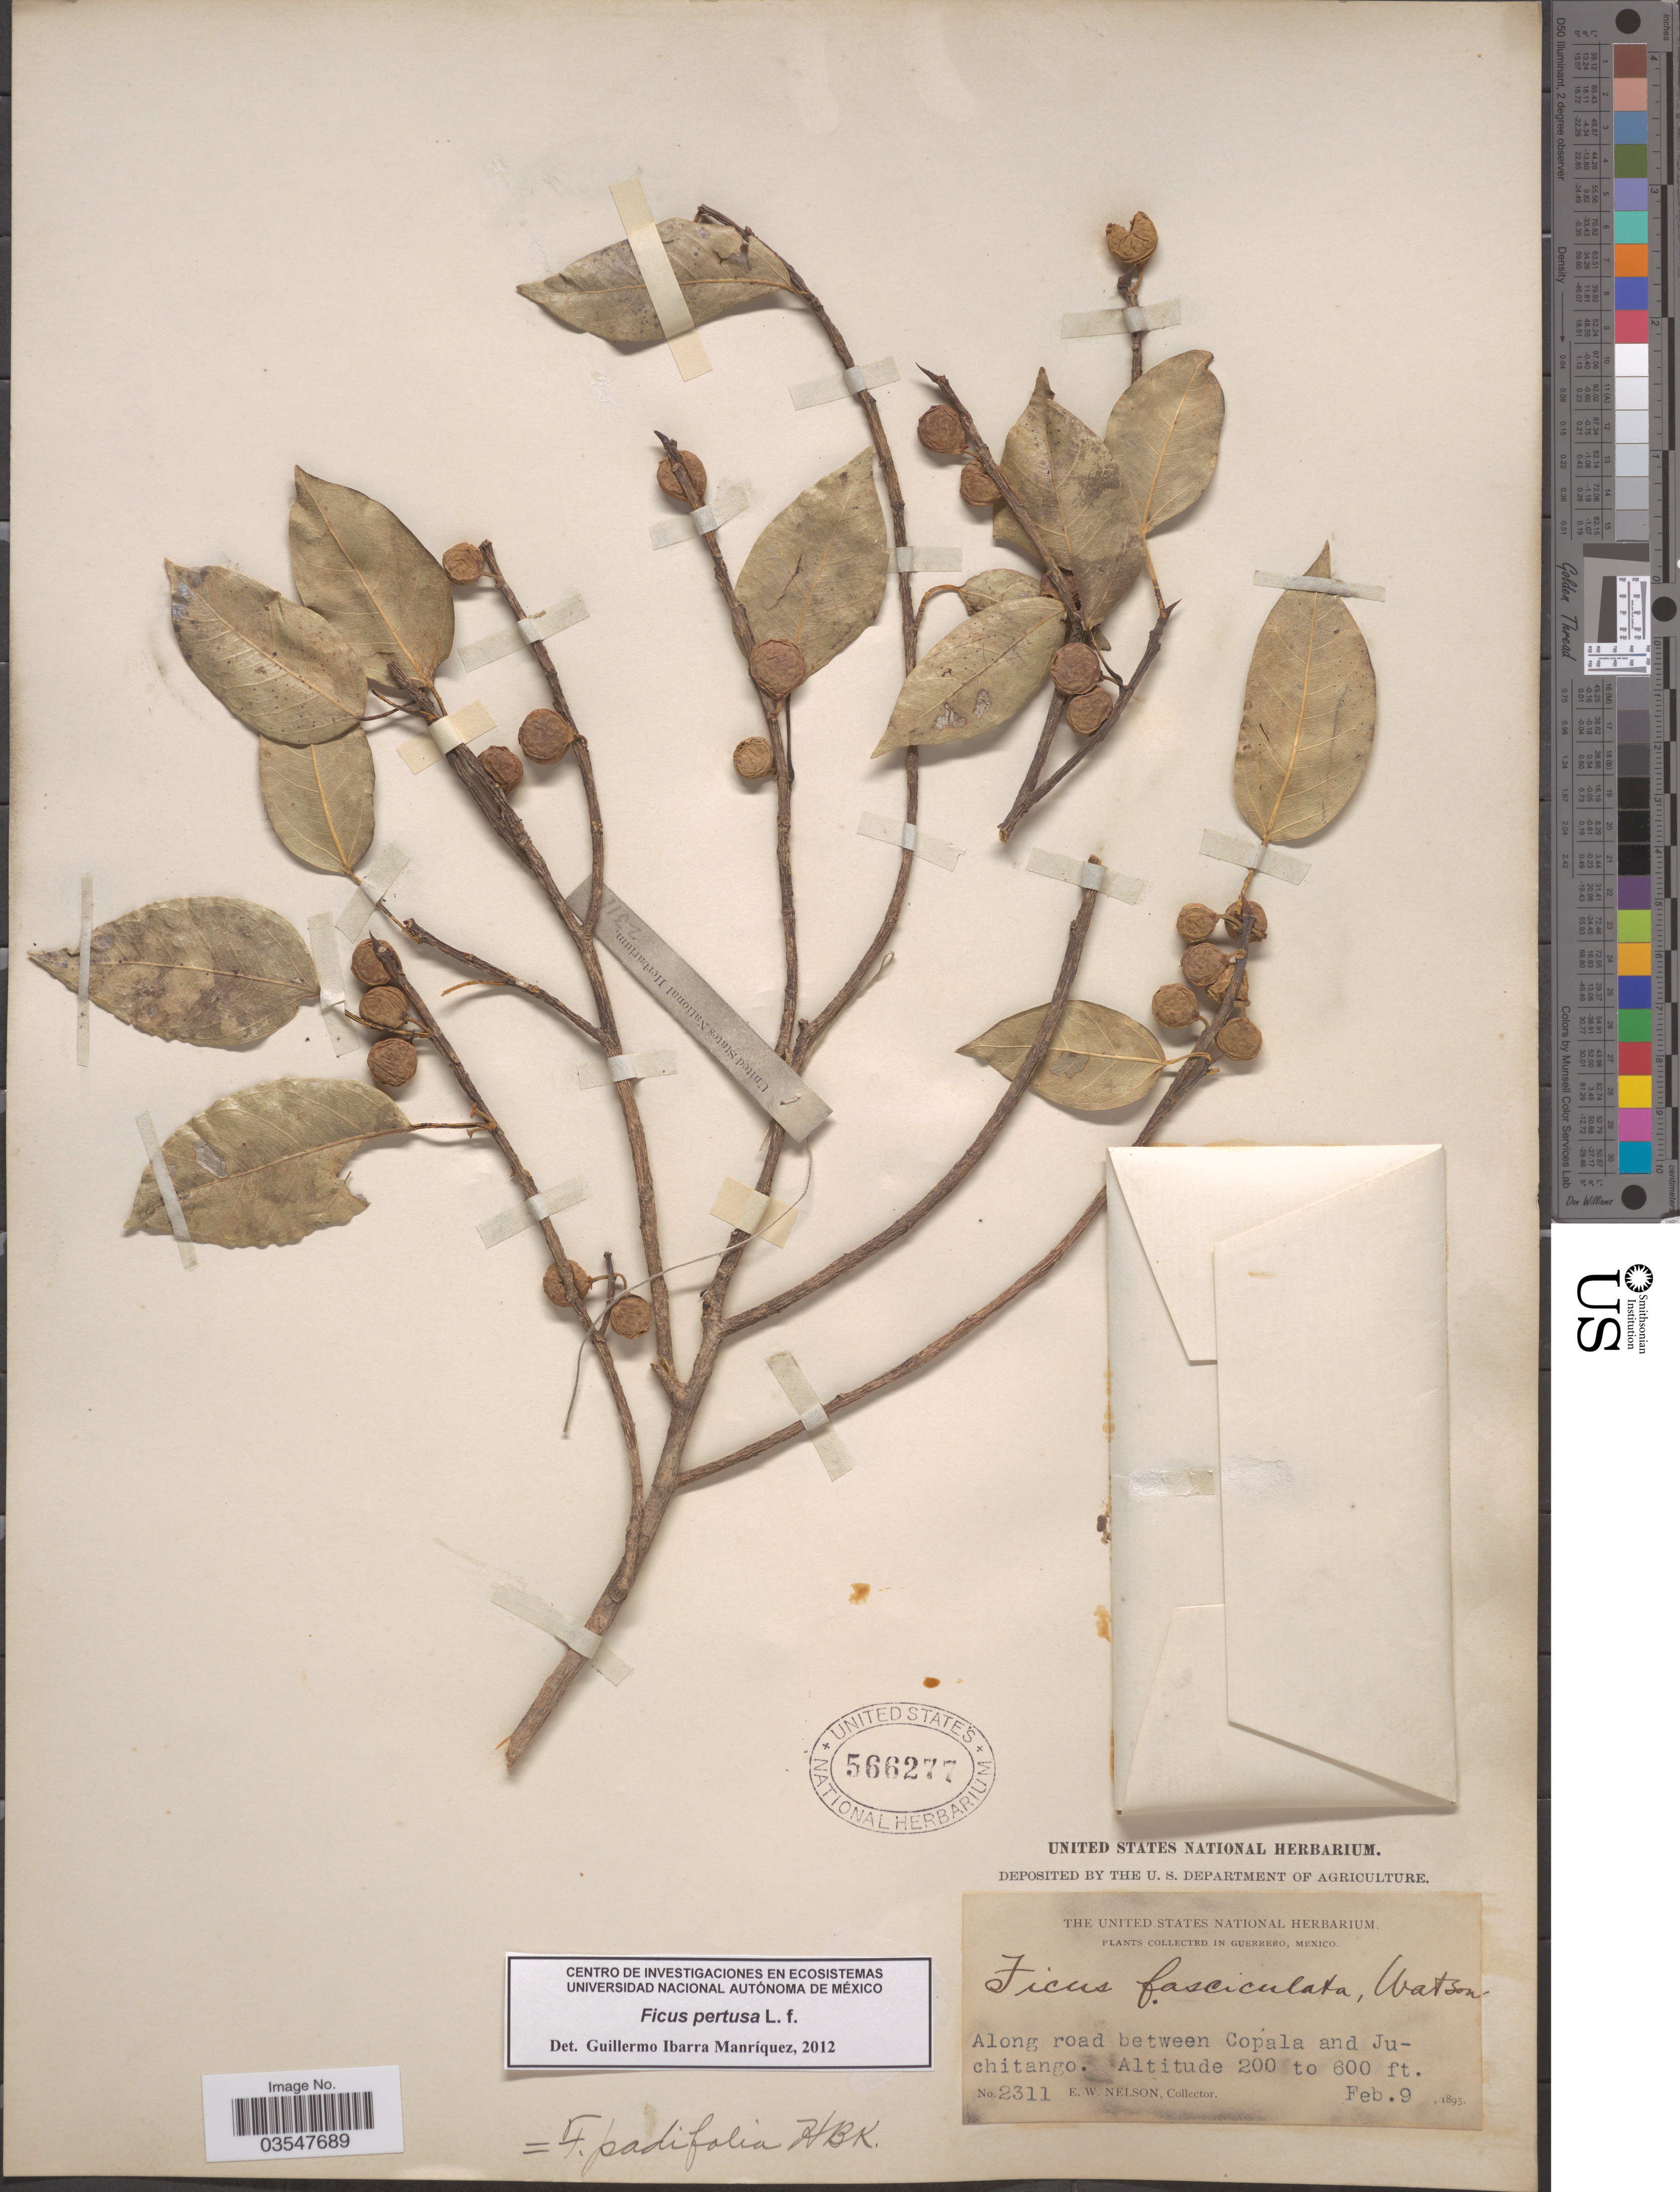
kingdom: Plantae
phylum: Tracheophyta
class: Magnoliopsida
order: Rosales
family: Moraceae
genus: Ficus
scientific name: Ficus pertusa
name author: L. f.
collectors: E. W. Nelson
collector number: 2311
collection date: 1895-02-09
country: Mexico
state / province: Guerrero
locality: Along road between Copala and Juchitango.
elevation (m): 61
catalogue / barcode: US 566277